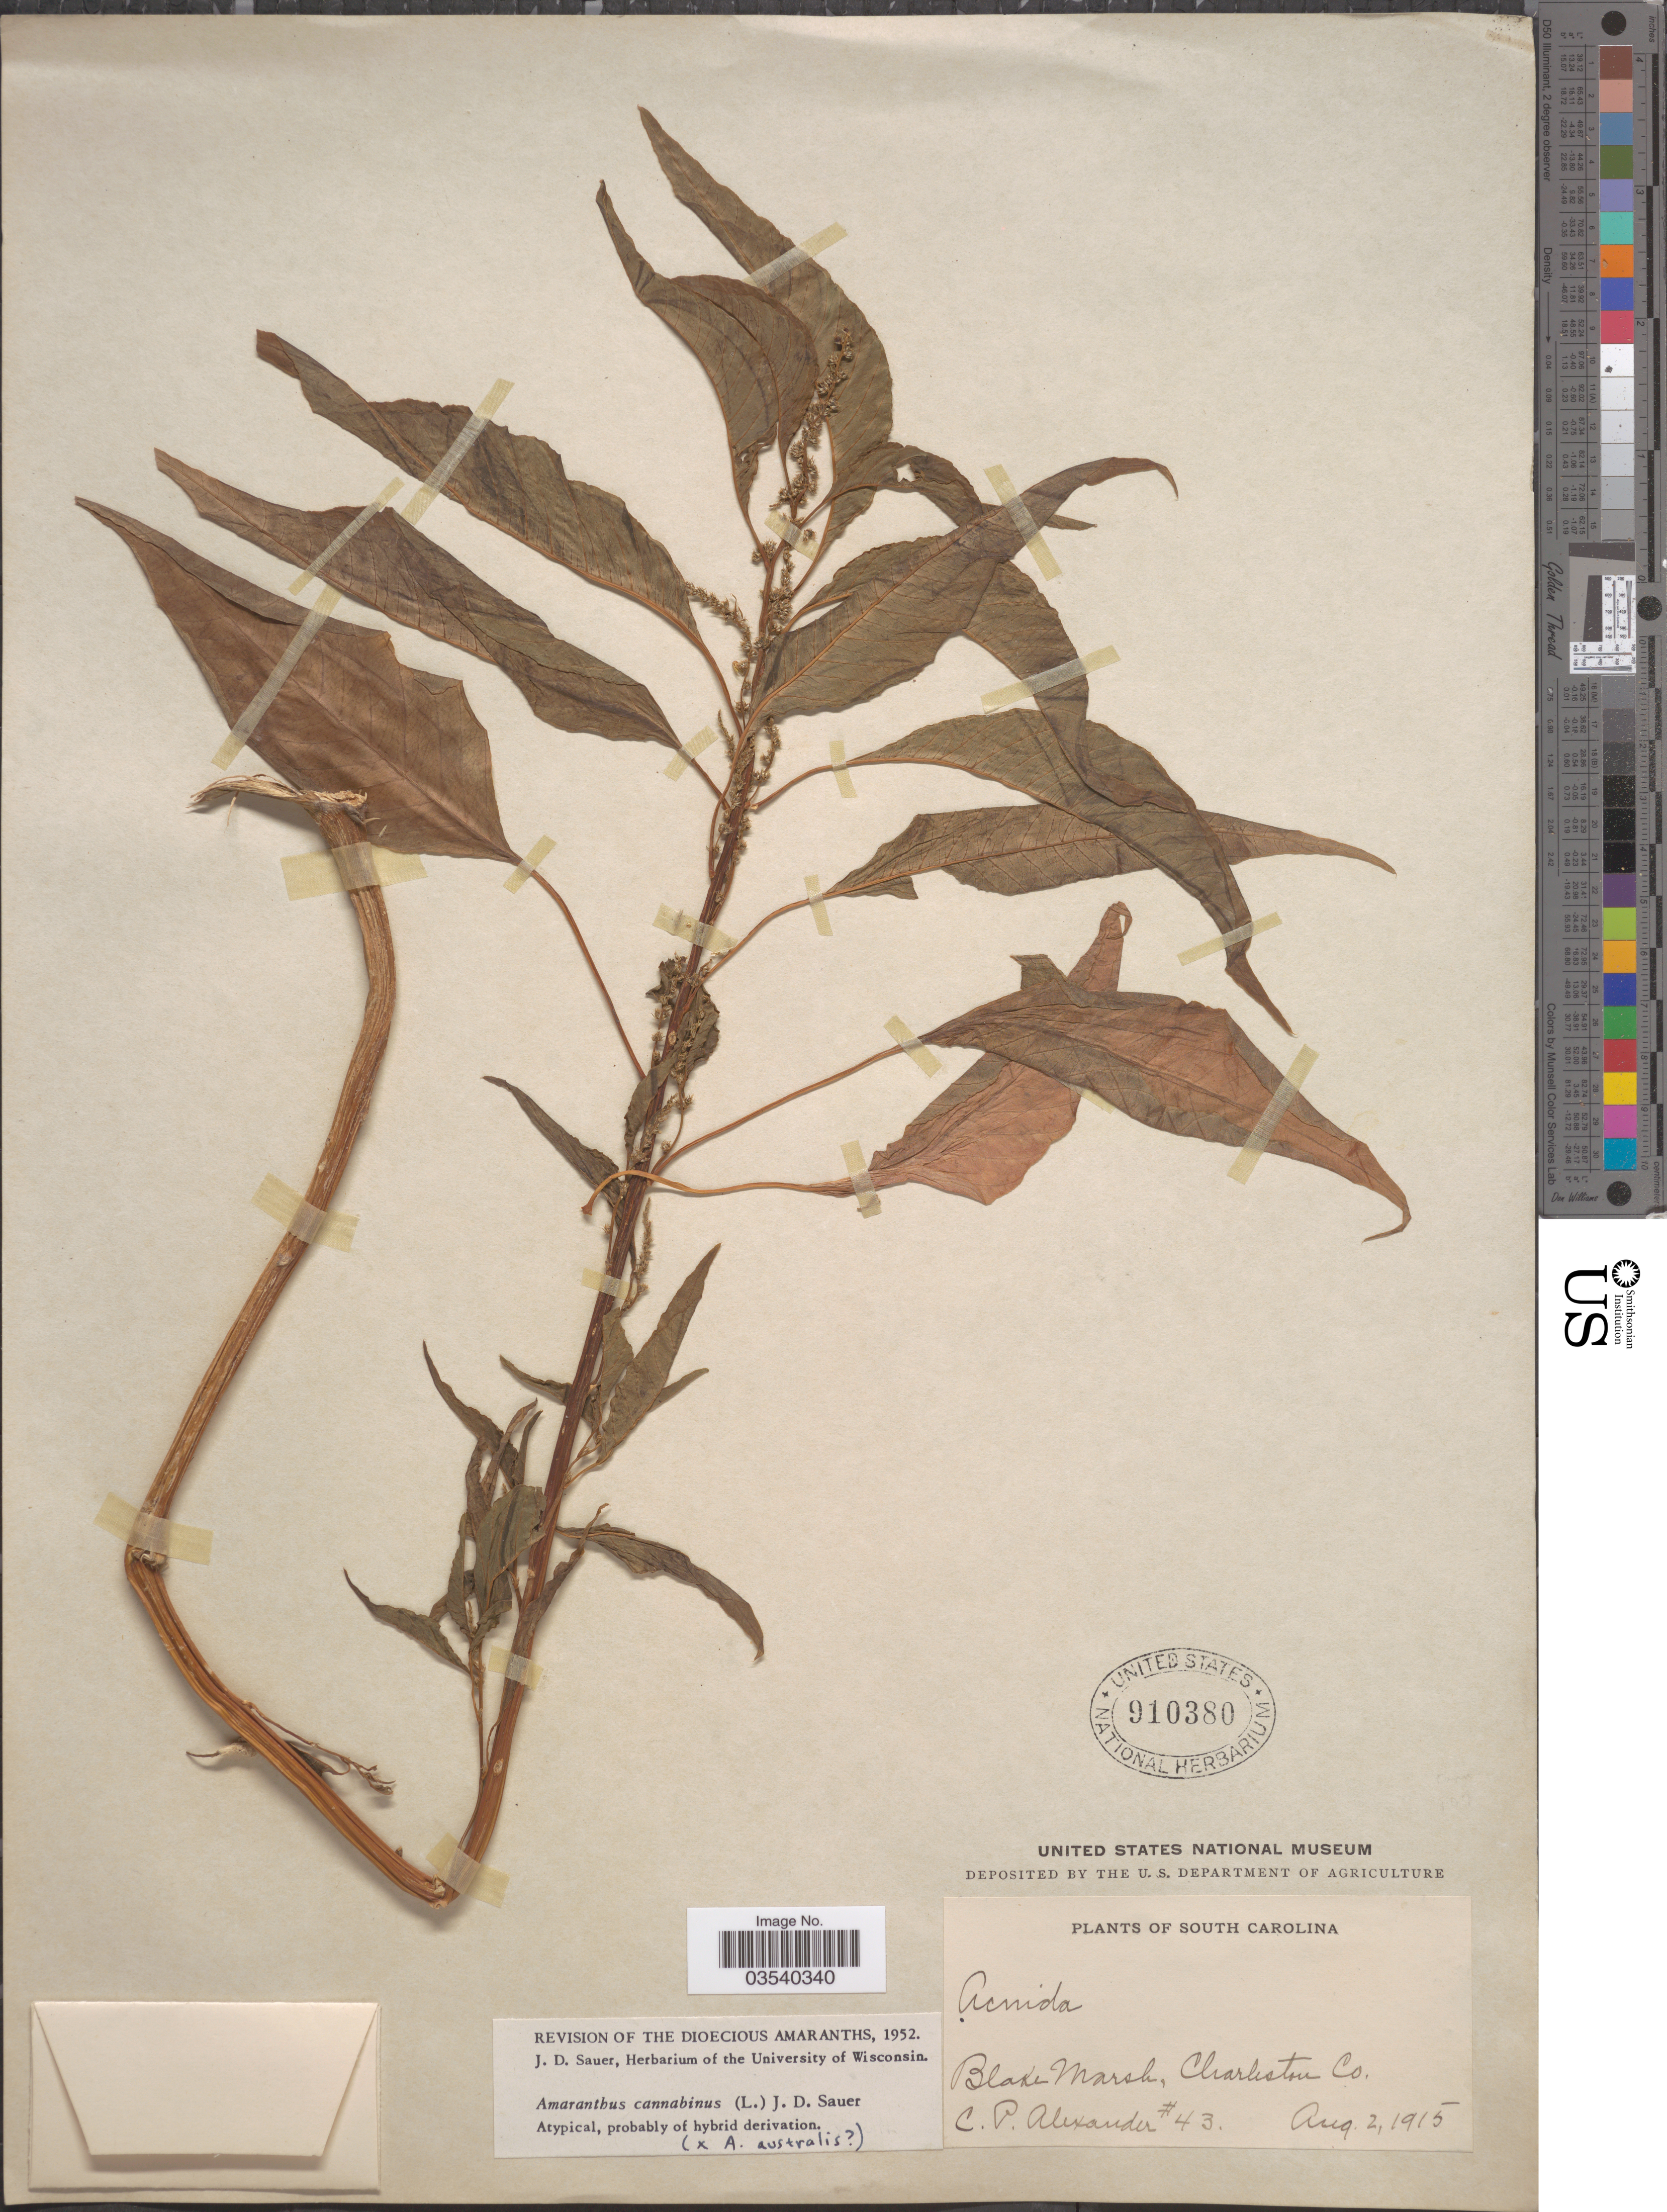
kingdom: Plantae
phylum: Tracheophyta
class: Magnoliopsida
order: Caryophyllales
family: Amaranthaceae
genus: Amaranthus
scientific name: Amaranthus cannabinus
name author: (L.) E.G. F. Sauer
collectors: C. P. Alexander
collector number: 43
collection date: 1915-08-02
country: United States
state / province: South Carolina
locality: Blake Marsh, Charleston Co.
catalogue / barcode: US 910380